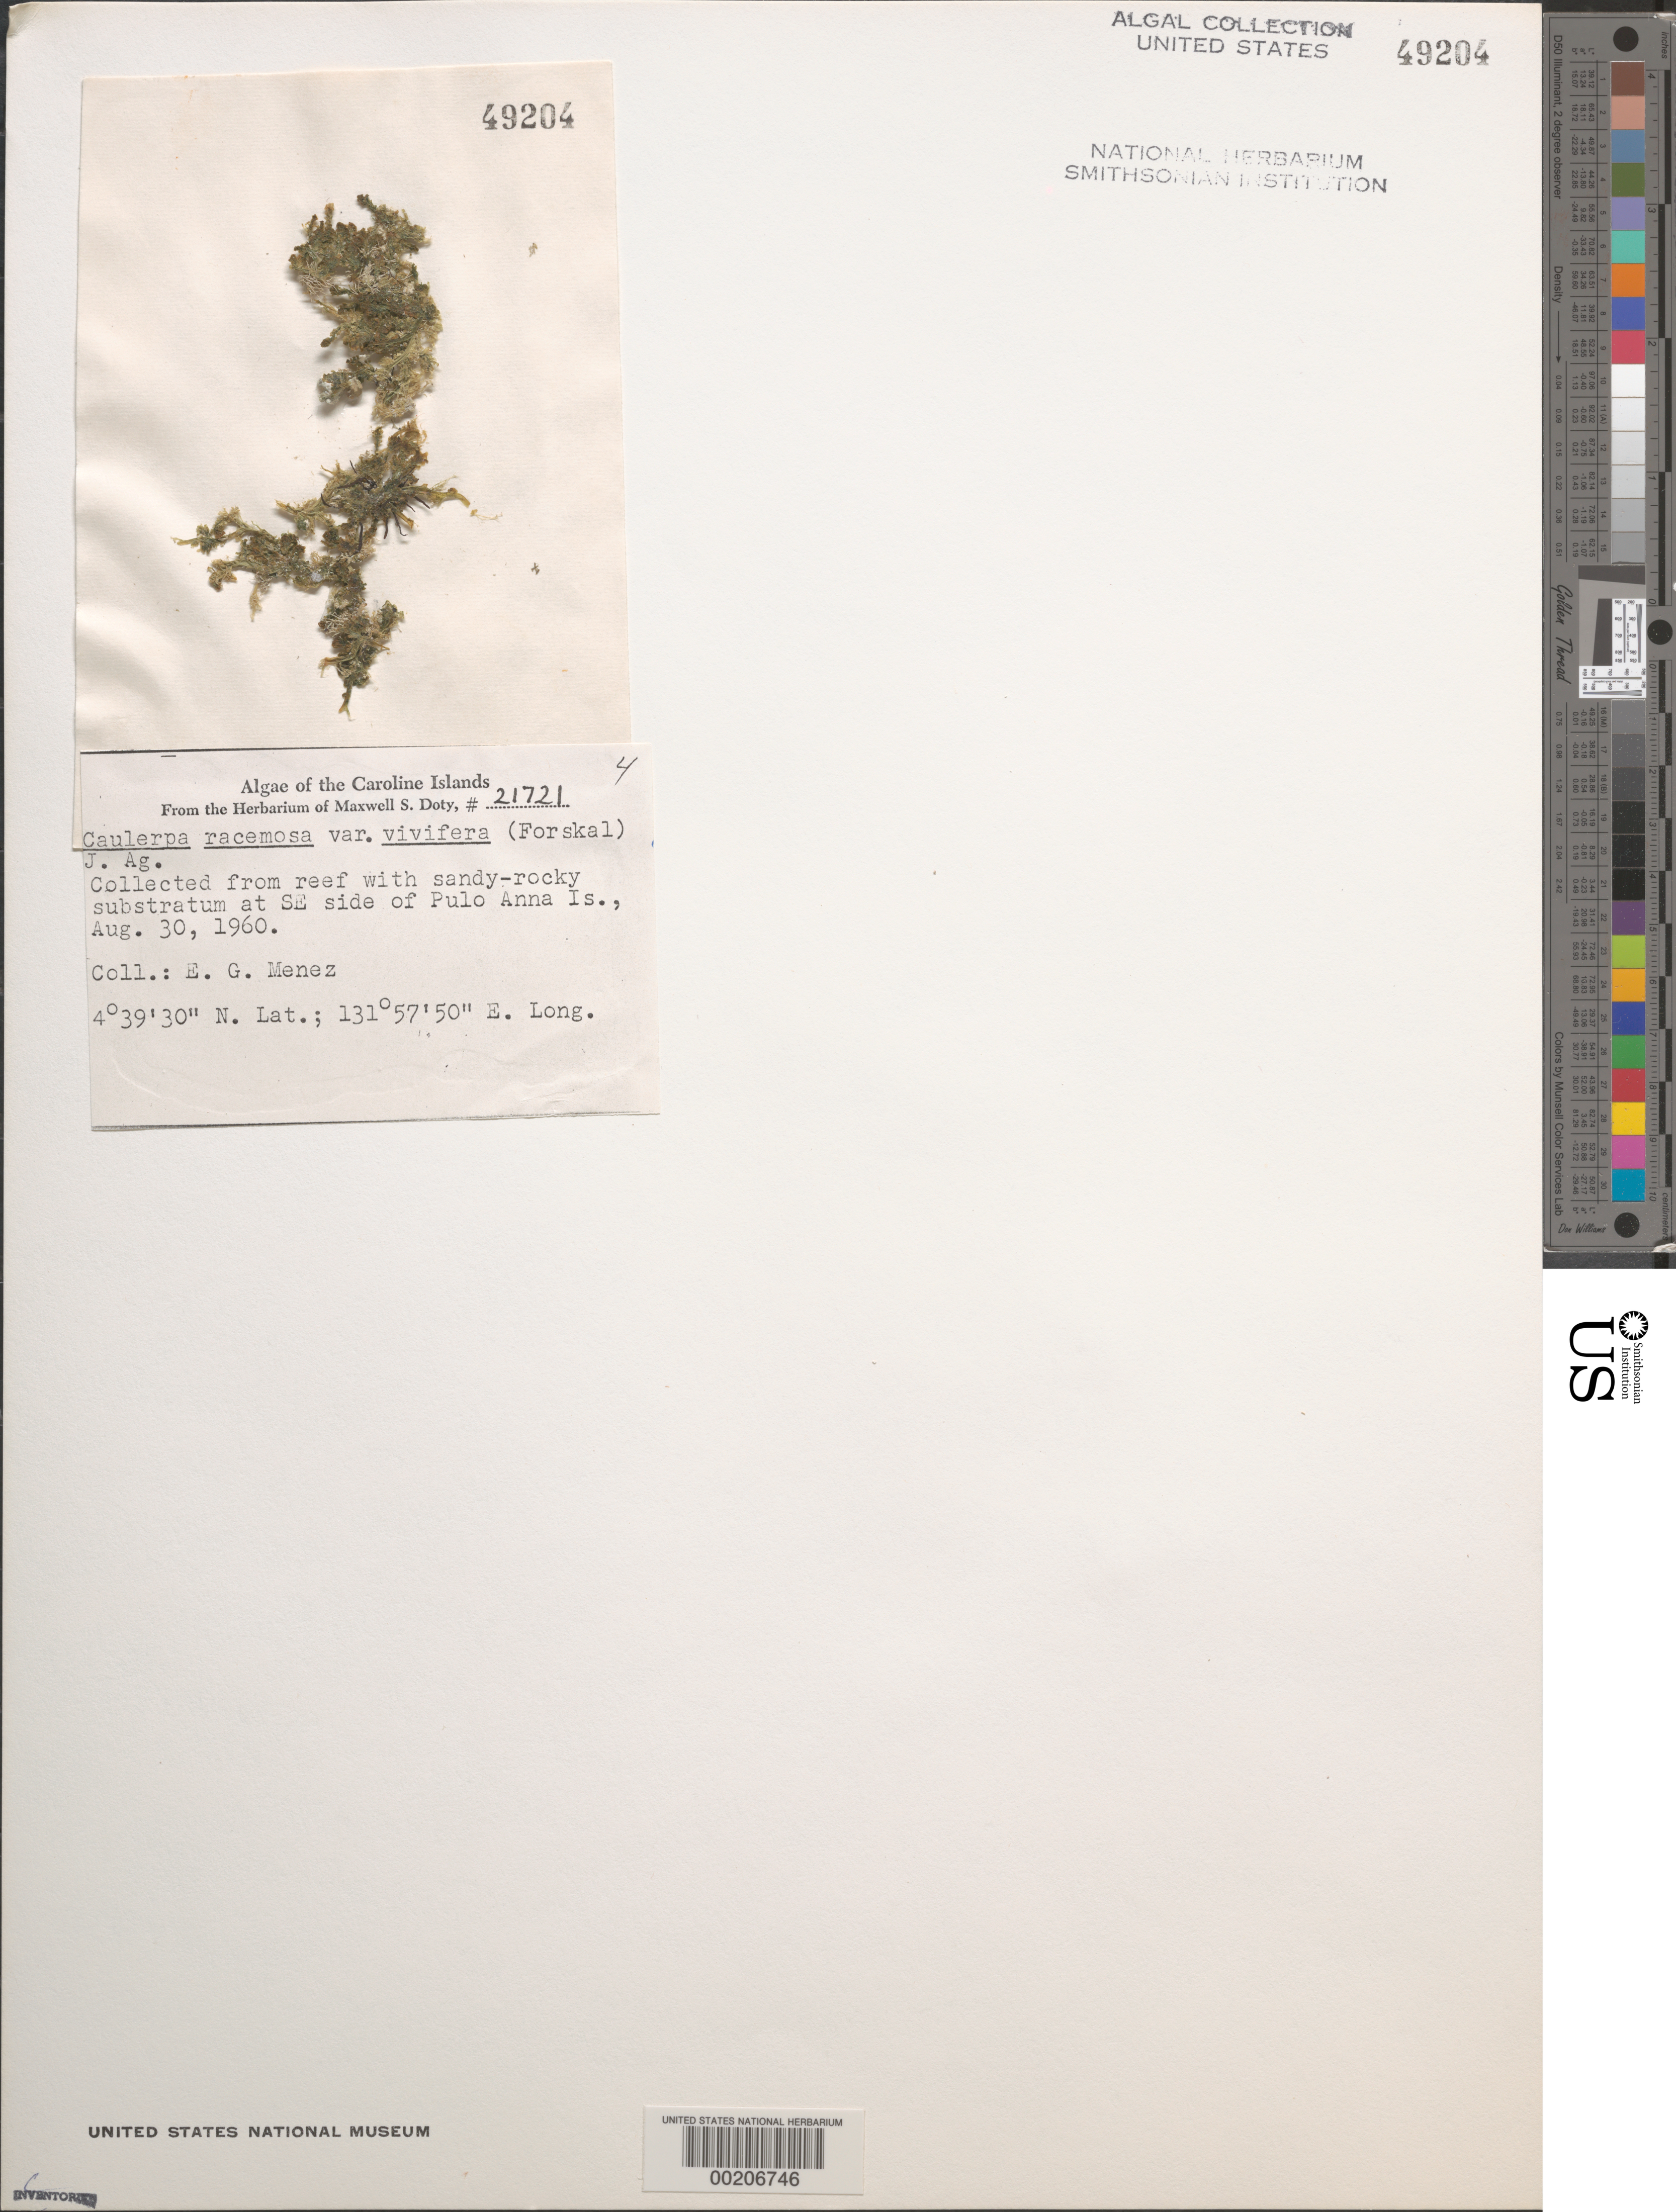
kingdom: Plantae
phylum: Chlorophyta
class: Ulvophyceae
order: Bryopsidales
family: Caulerpaceae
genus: Caulerpa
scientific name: Caulerpa racemosa var. vivifera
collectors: Meñez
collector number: MSD 21721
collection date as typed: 30 Aug 1960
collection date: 1960-08-30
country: Palau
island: Pulo Anna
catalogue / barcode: US 49204